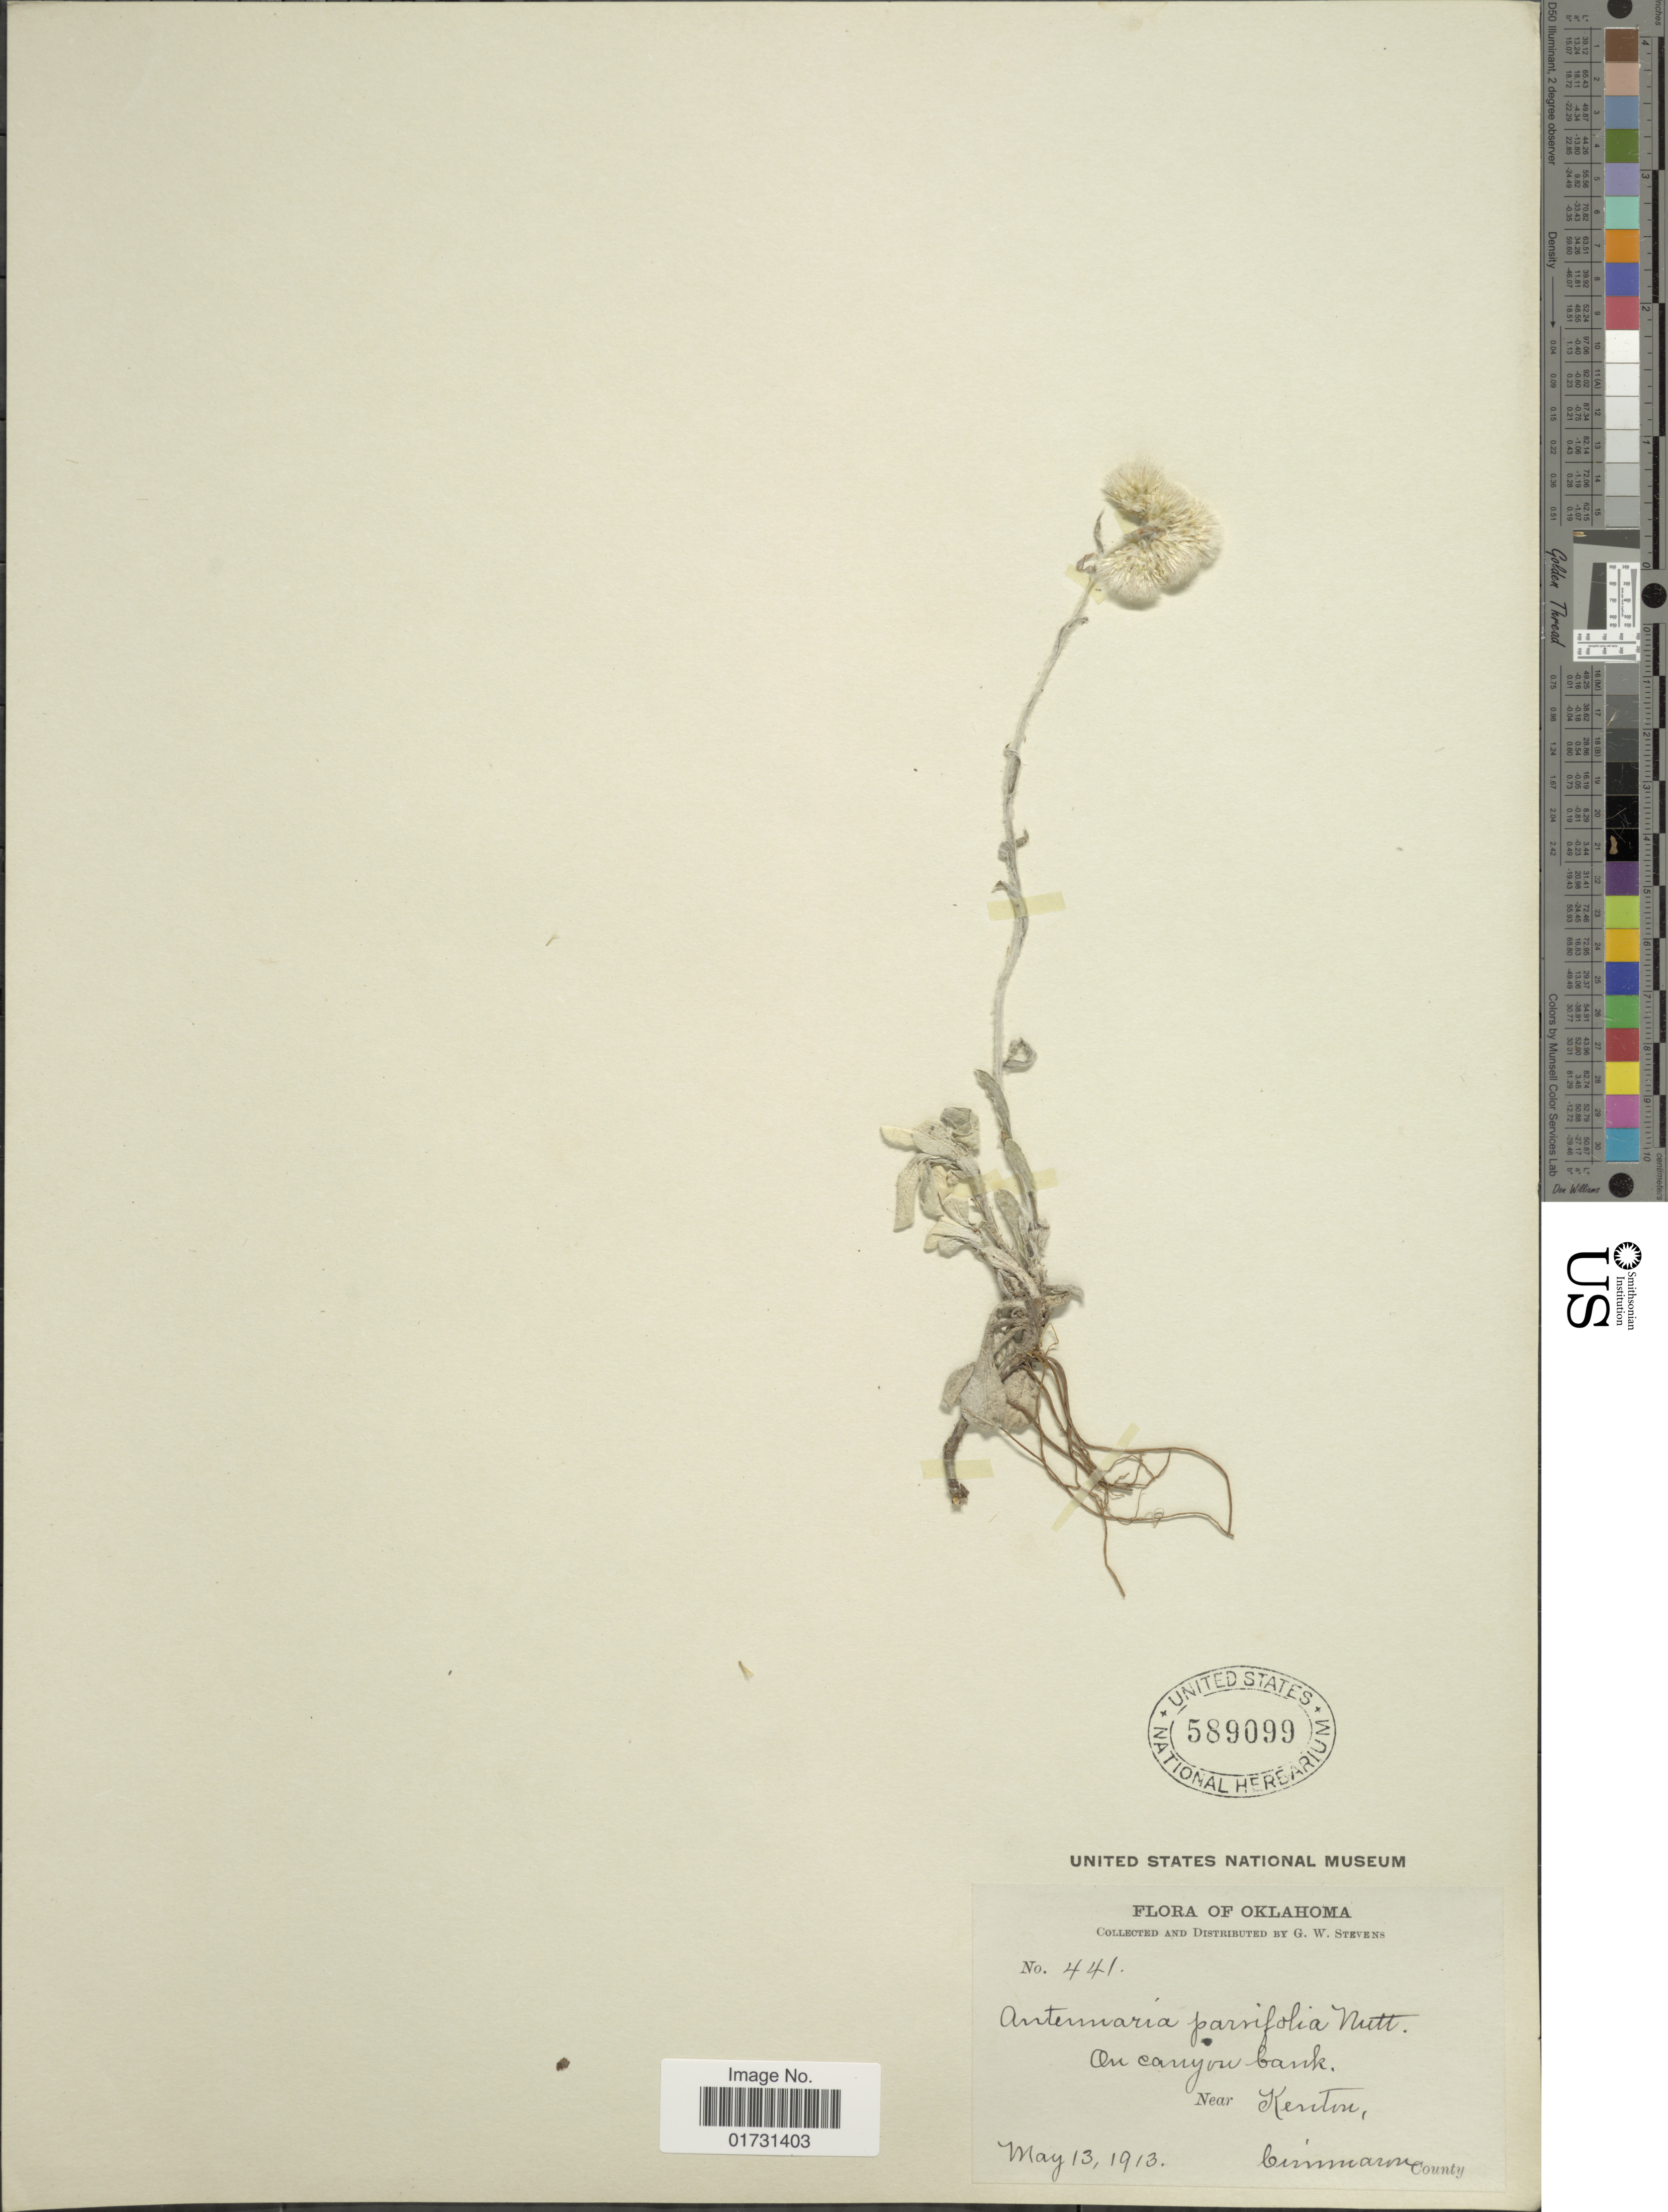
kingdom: Plantae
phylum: Tracheophyta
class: Magnoliopsida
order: Asterales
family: Asteraceae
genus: Antennaria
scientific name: Antennaria microphylla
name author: Rydb.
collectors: G. W. Stevens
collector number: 441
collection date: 1913-05-13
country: United States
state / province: Oklahoma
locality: On canyon bank, Near Kenton, Cimmaron County.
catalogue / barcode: US 589099